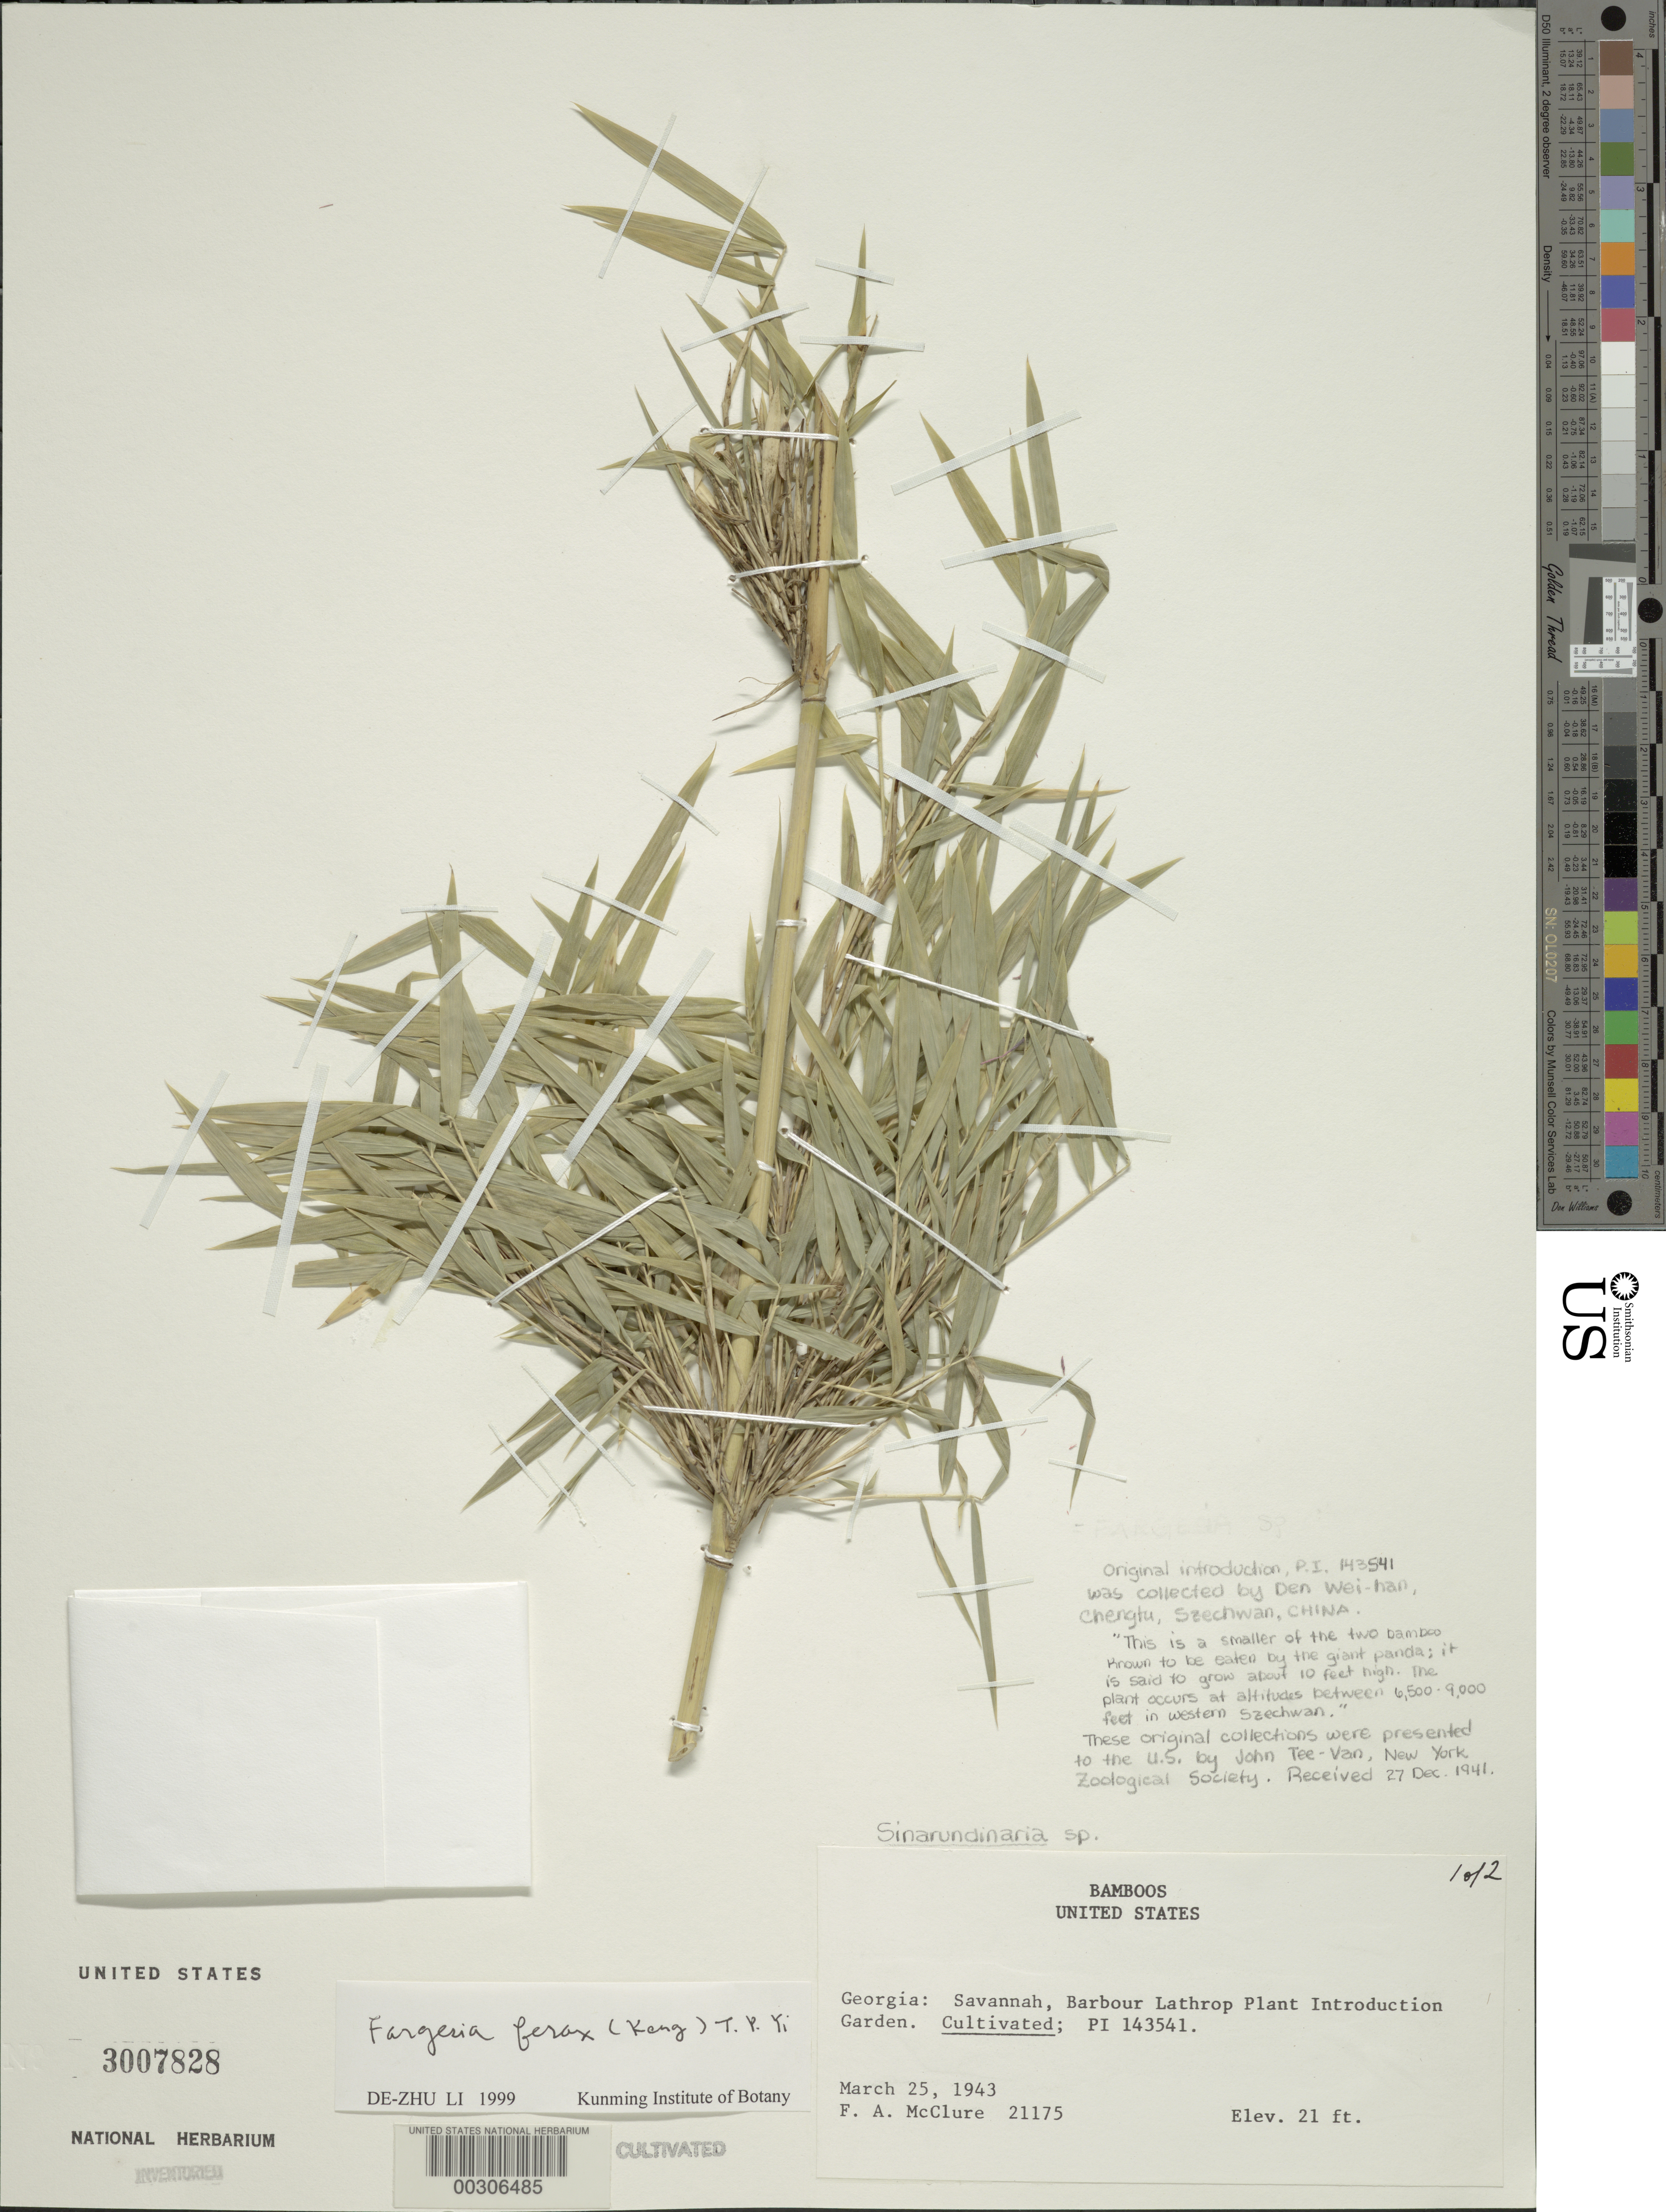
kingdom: Plantae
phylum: Tracheophyta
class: Liliopsida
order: Poales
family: Poaceae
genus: Fargesia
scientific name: Fargesia ferax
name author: (Keng) T.P. Yi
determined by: Li, D. Z.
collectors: F. A. McClure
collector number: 21175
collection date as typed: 25 Mar 1943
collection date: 1943-03-25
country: United States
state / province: Georgia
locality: Barbour lathrop pi garden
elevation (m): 6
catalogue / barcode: US 3007828